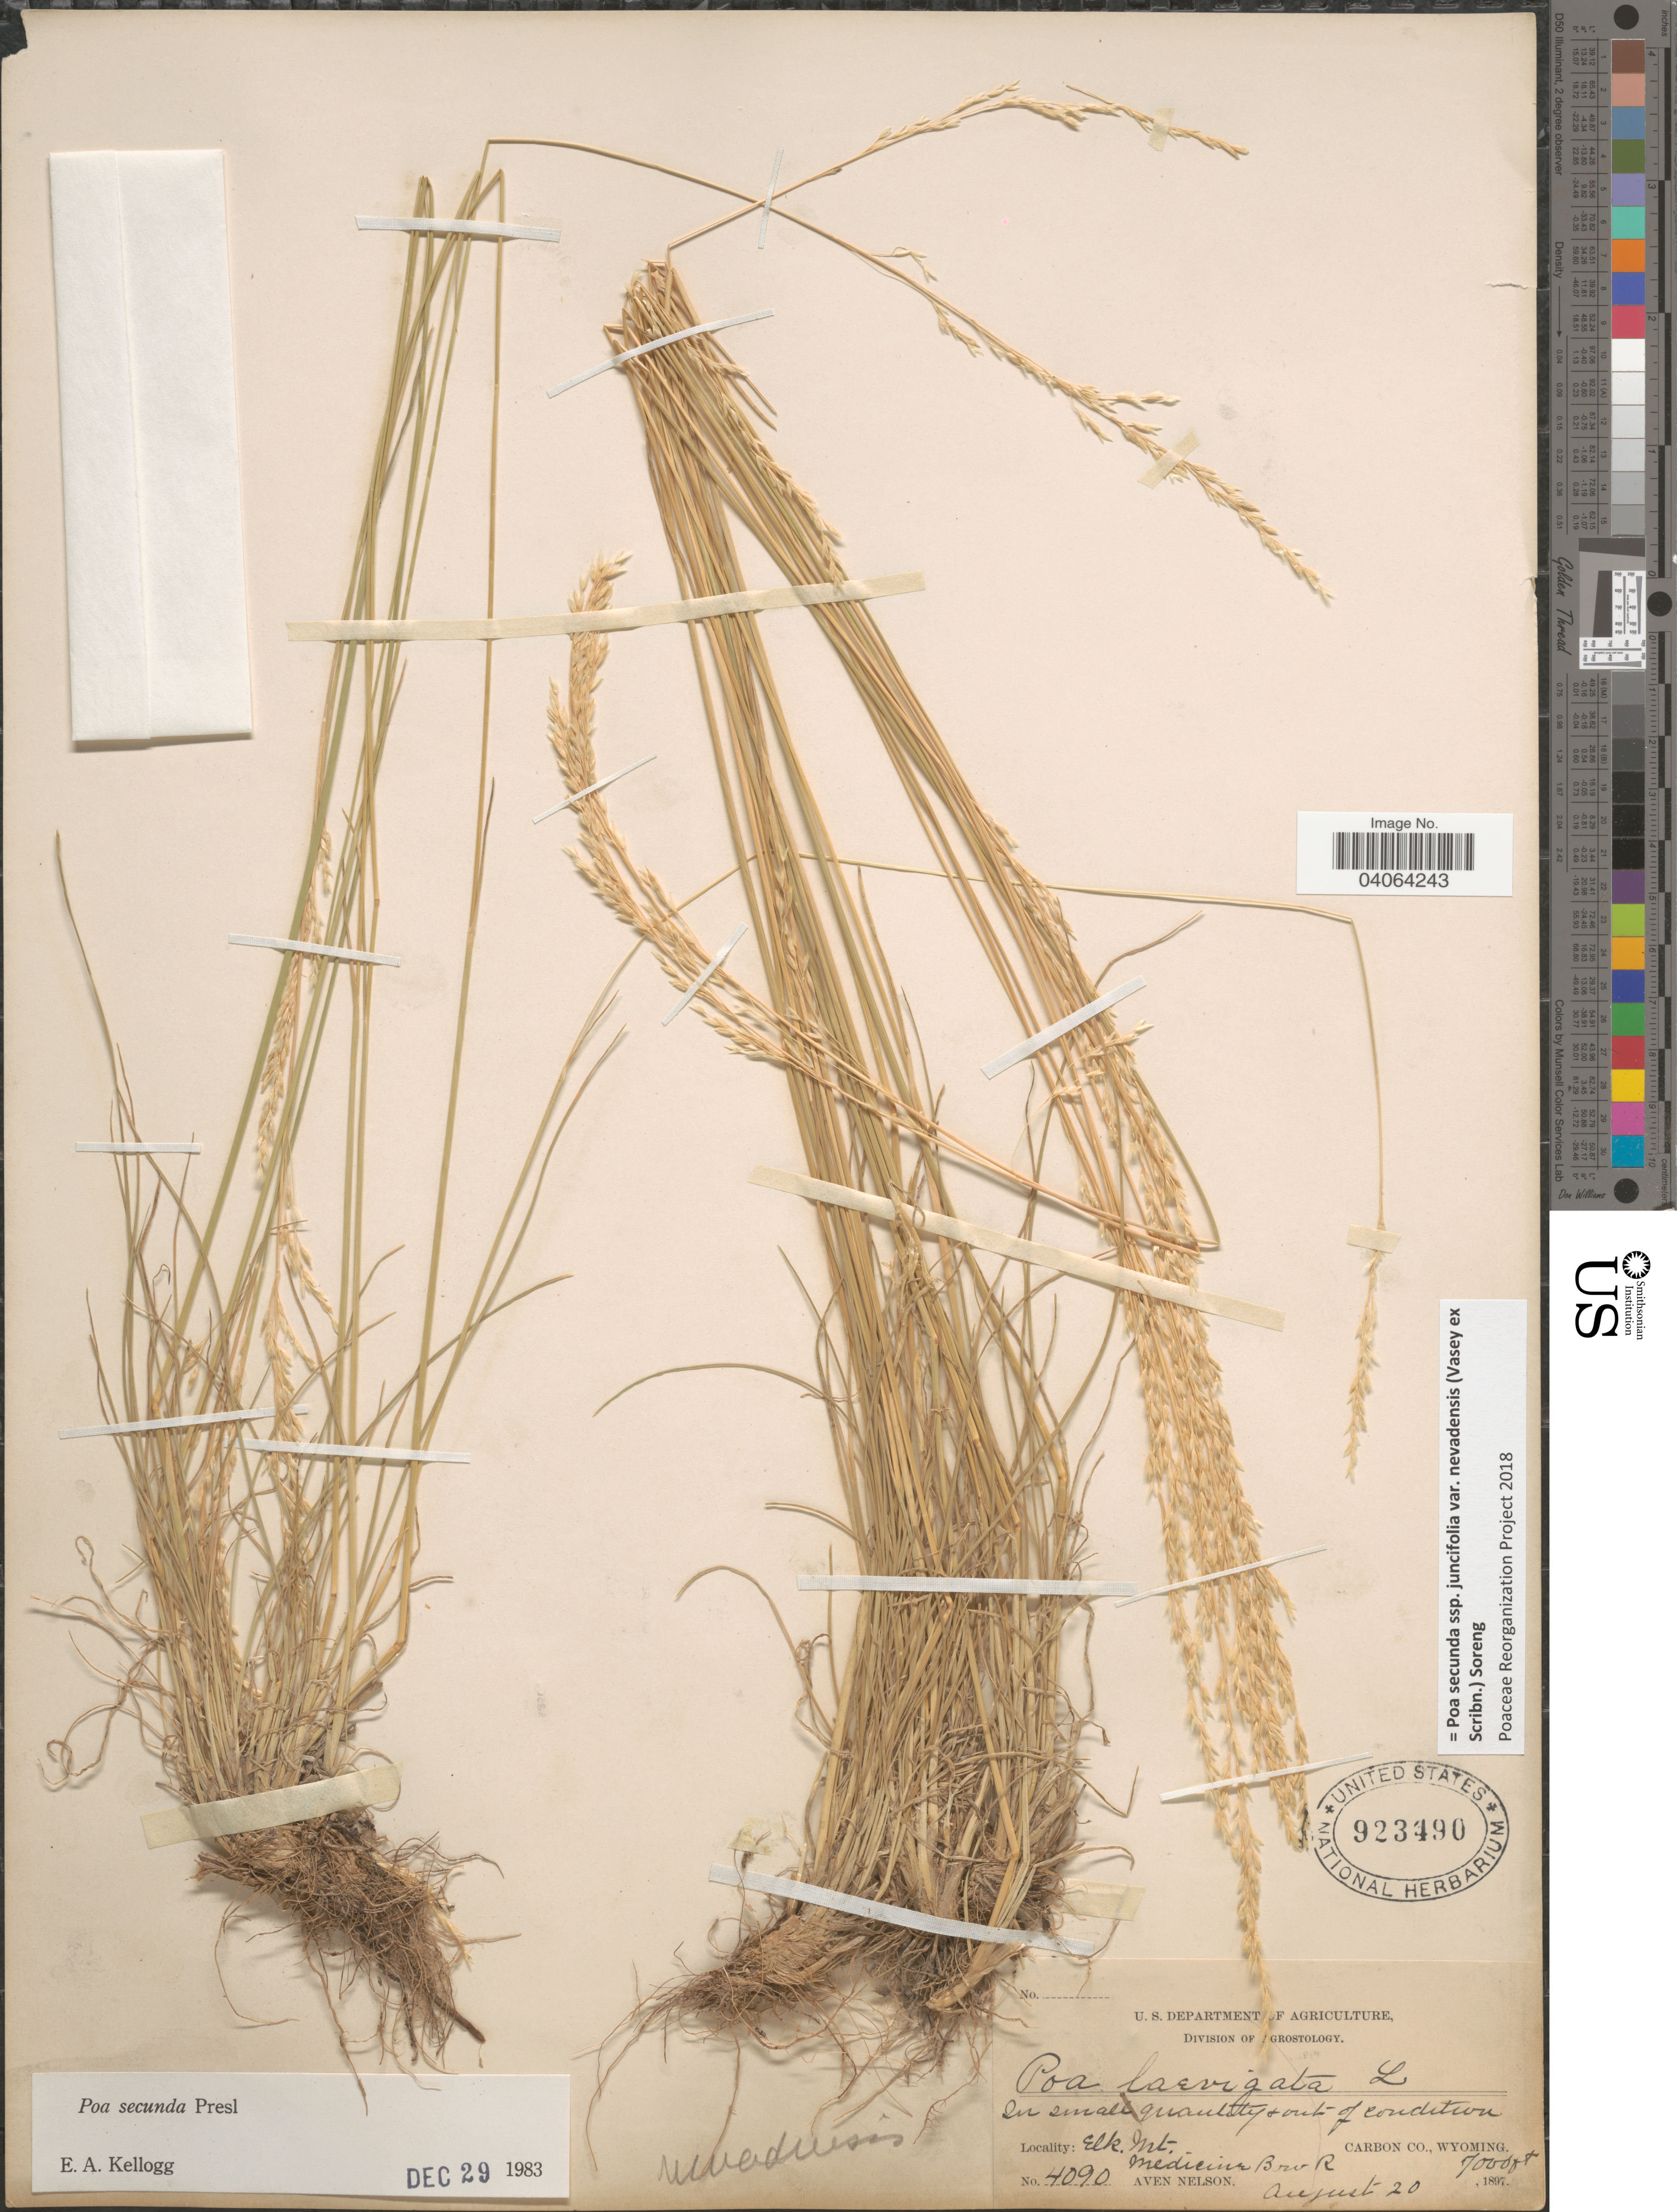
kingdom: Plantae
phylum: Tracheophyta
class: Liliopsida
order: Poales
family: Poaceae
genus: Poa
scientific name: Poa secunda subsp. juncifolia var. nevadensis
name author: (Vasey ex Scribn.) Soreng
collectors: A. Nelson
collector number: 4090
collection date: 1897-08-20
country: United States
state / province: Wyoming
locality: Elk. Mt. Carbon Co. Medicine Bow R.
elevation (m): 2134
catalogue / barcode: US 923490